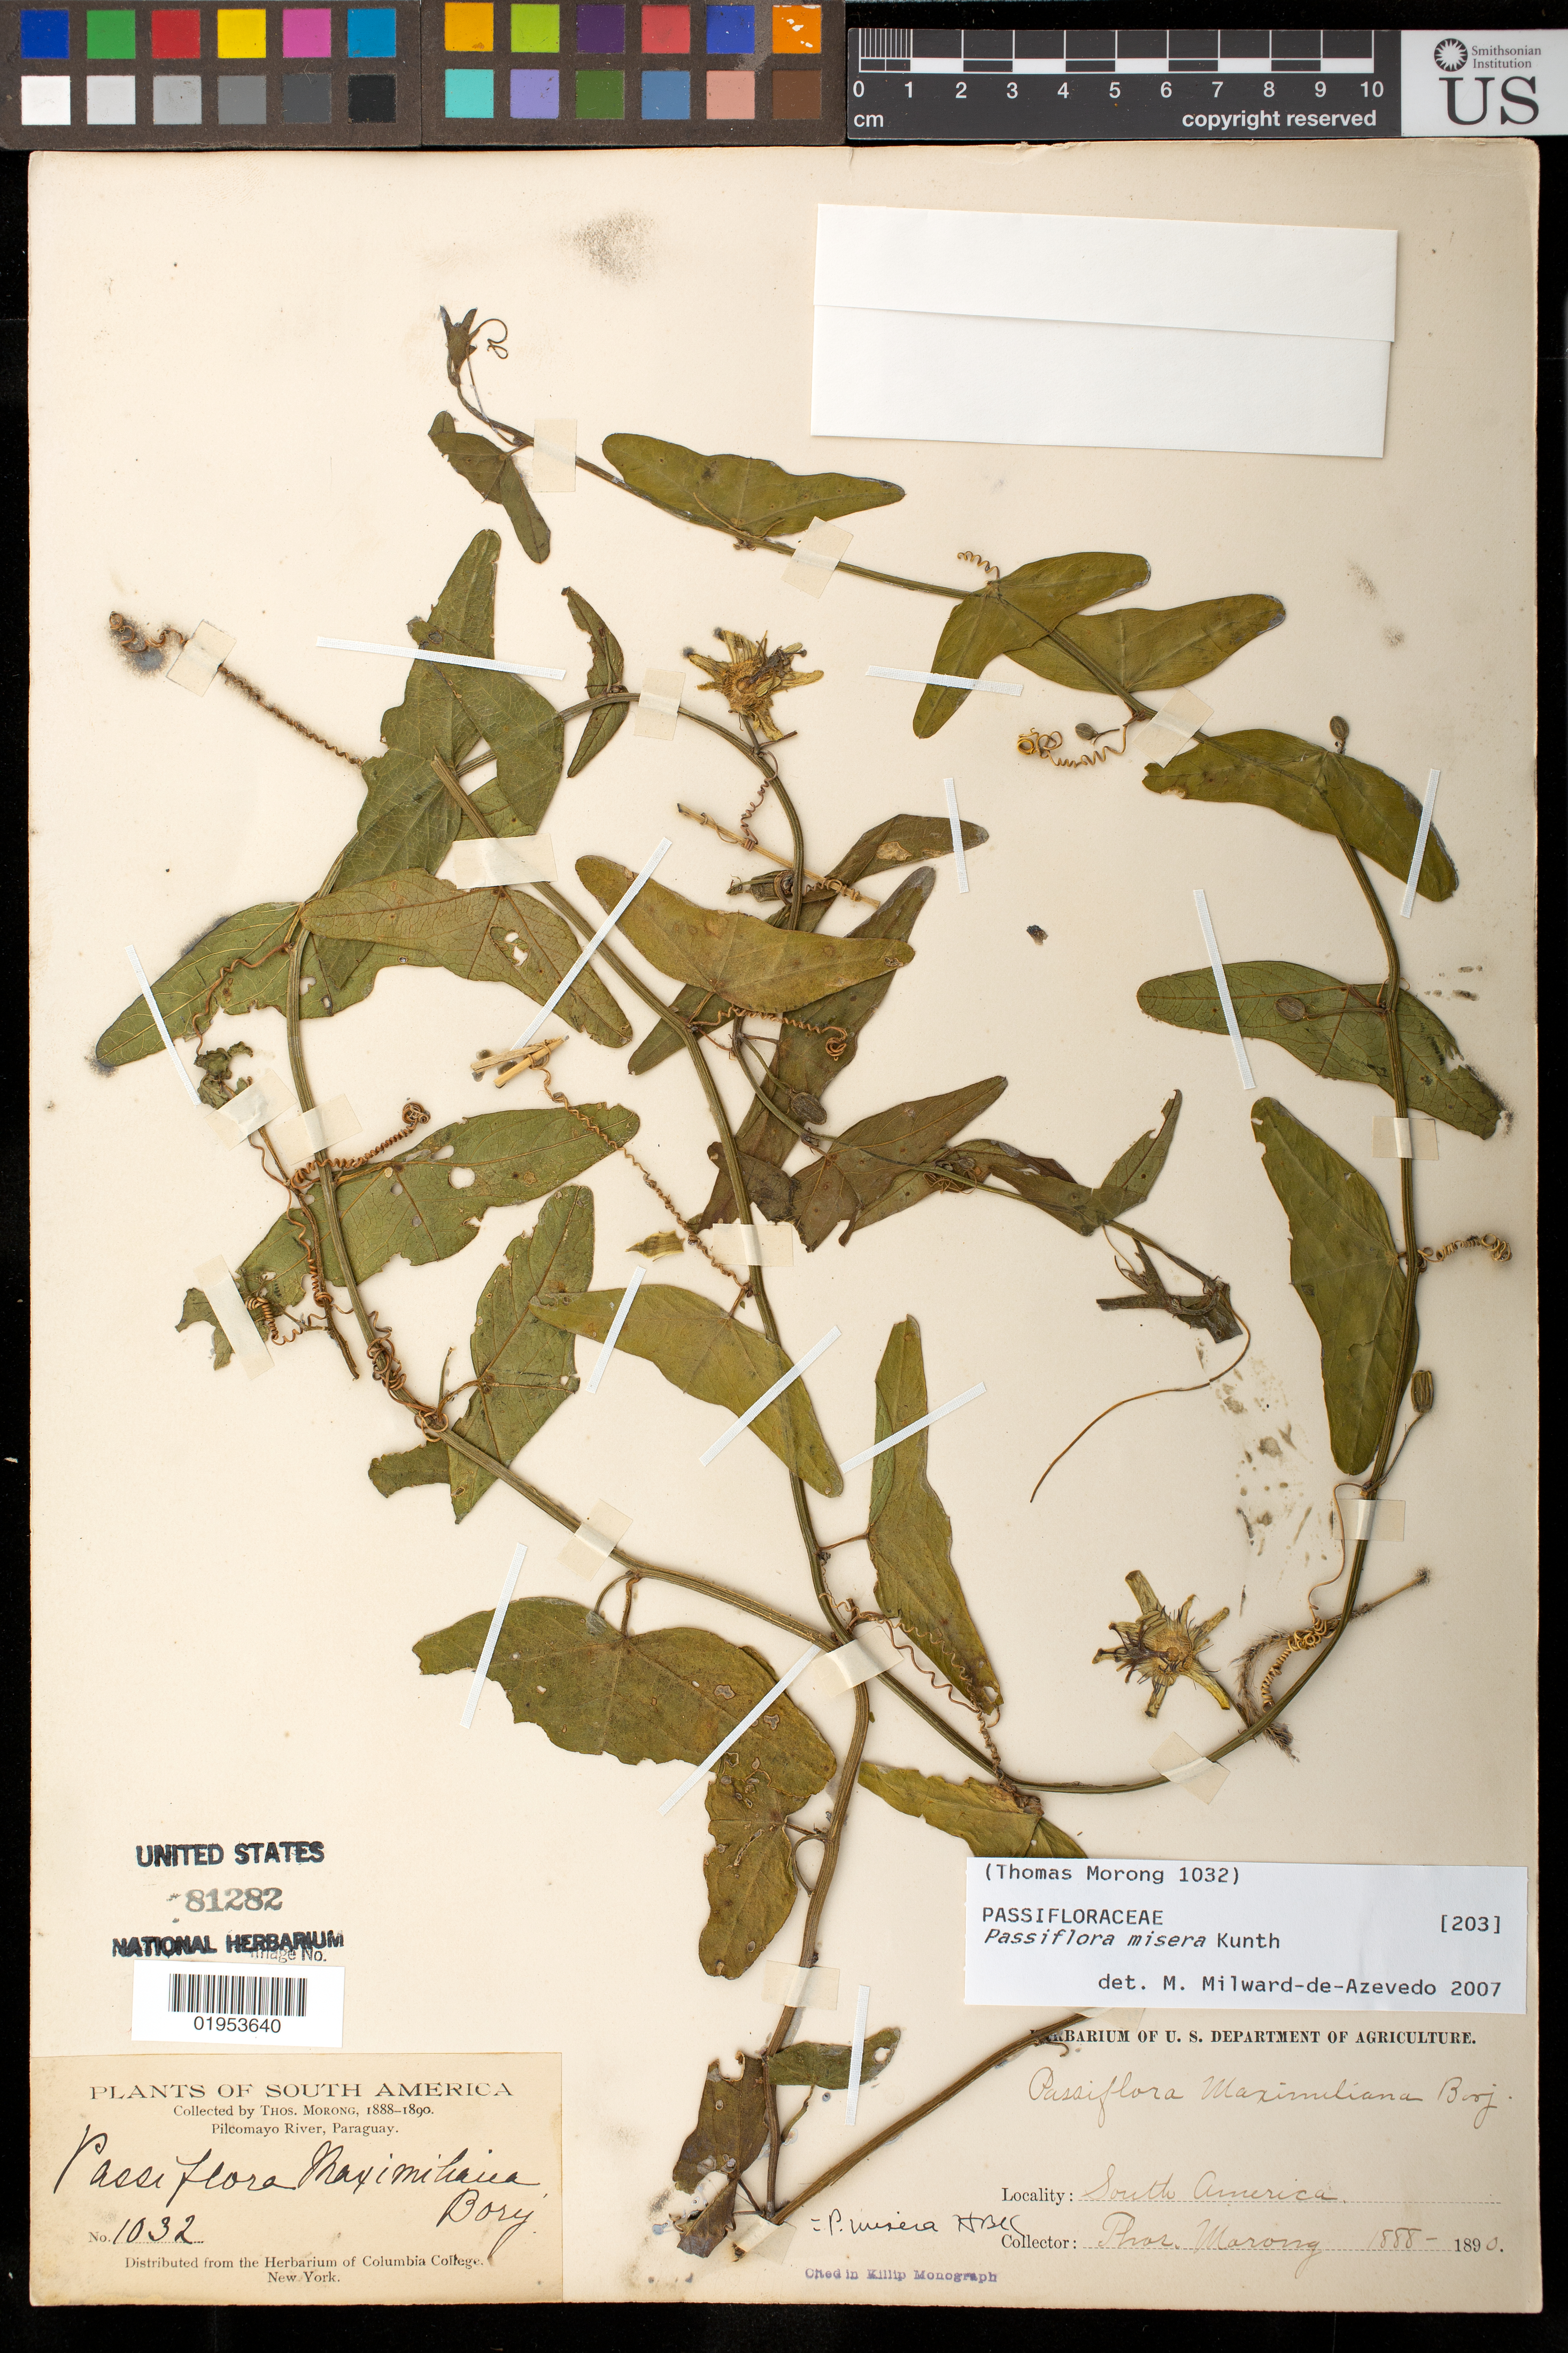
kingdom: Plantae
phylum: Tracheophyta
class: Magnoliopsida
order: Malpighiales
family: Passifloraceae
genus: Passiflora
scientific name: Passiflora misera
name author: Kunth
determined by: Azevedo, M. A. Milward de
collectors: T. Morong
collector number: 1032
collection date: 1888/1890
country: Paraguay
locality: Pilcomayo River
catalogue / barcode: US 81282